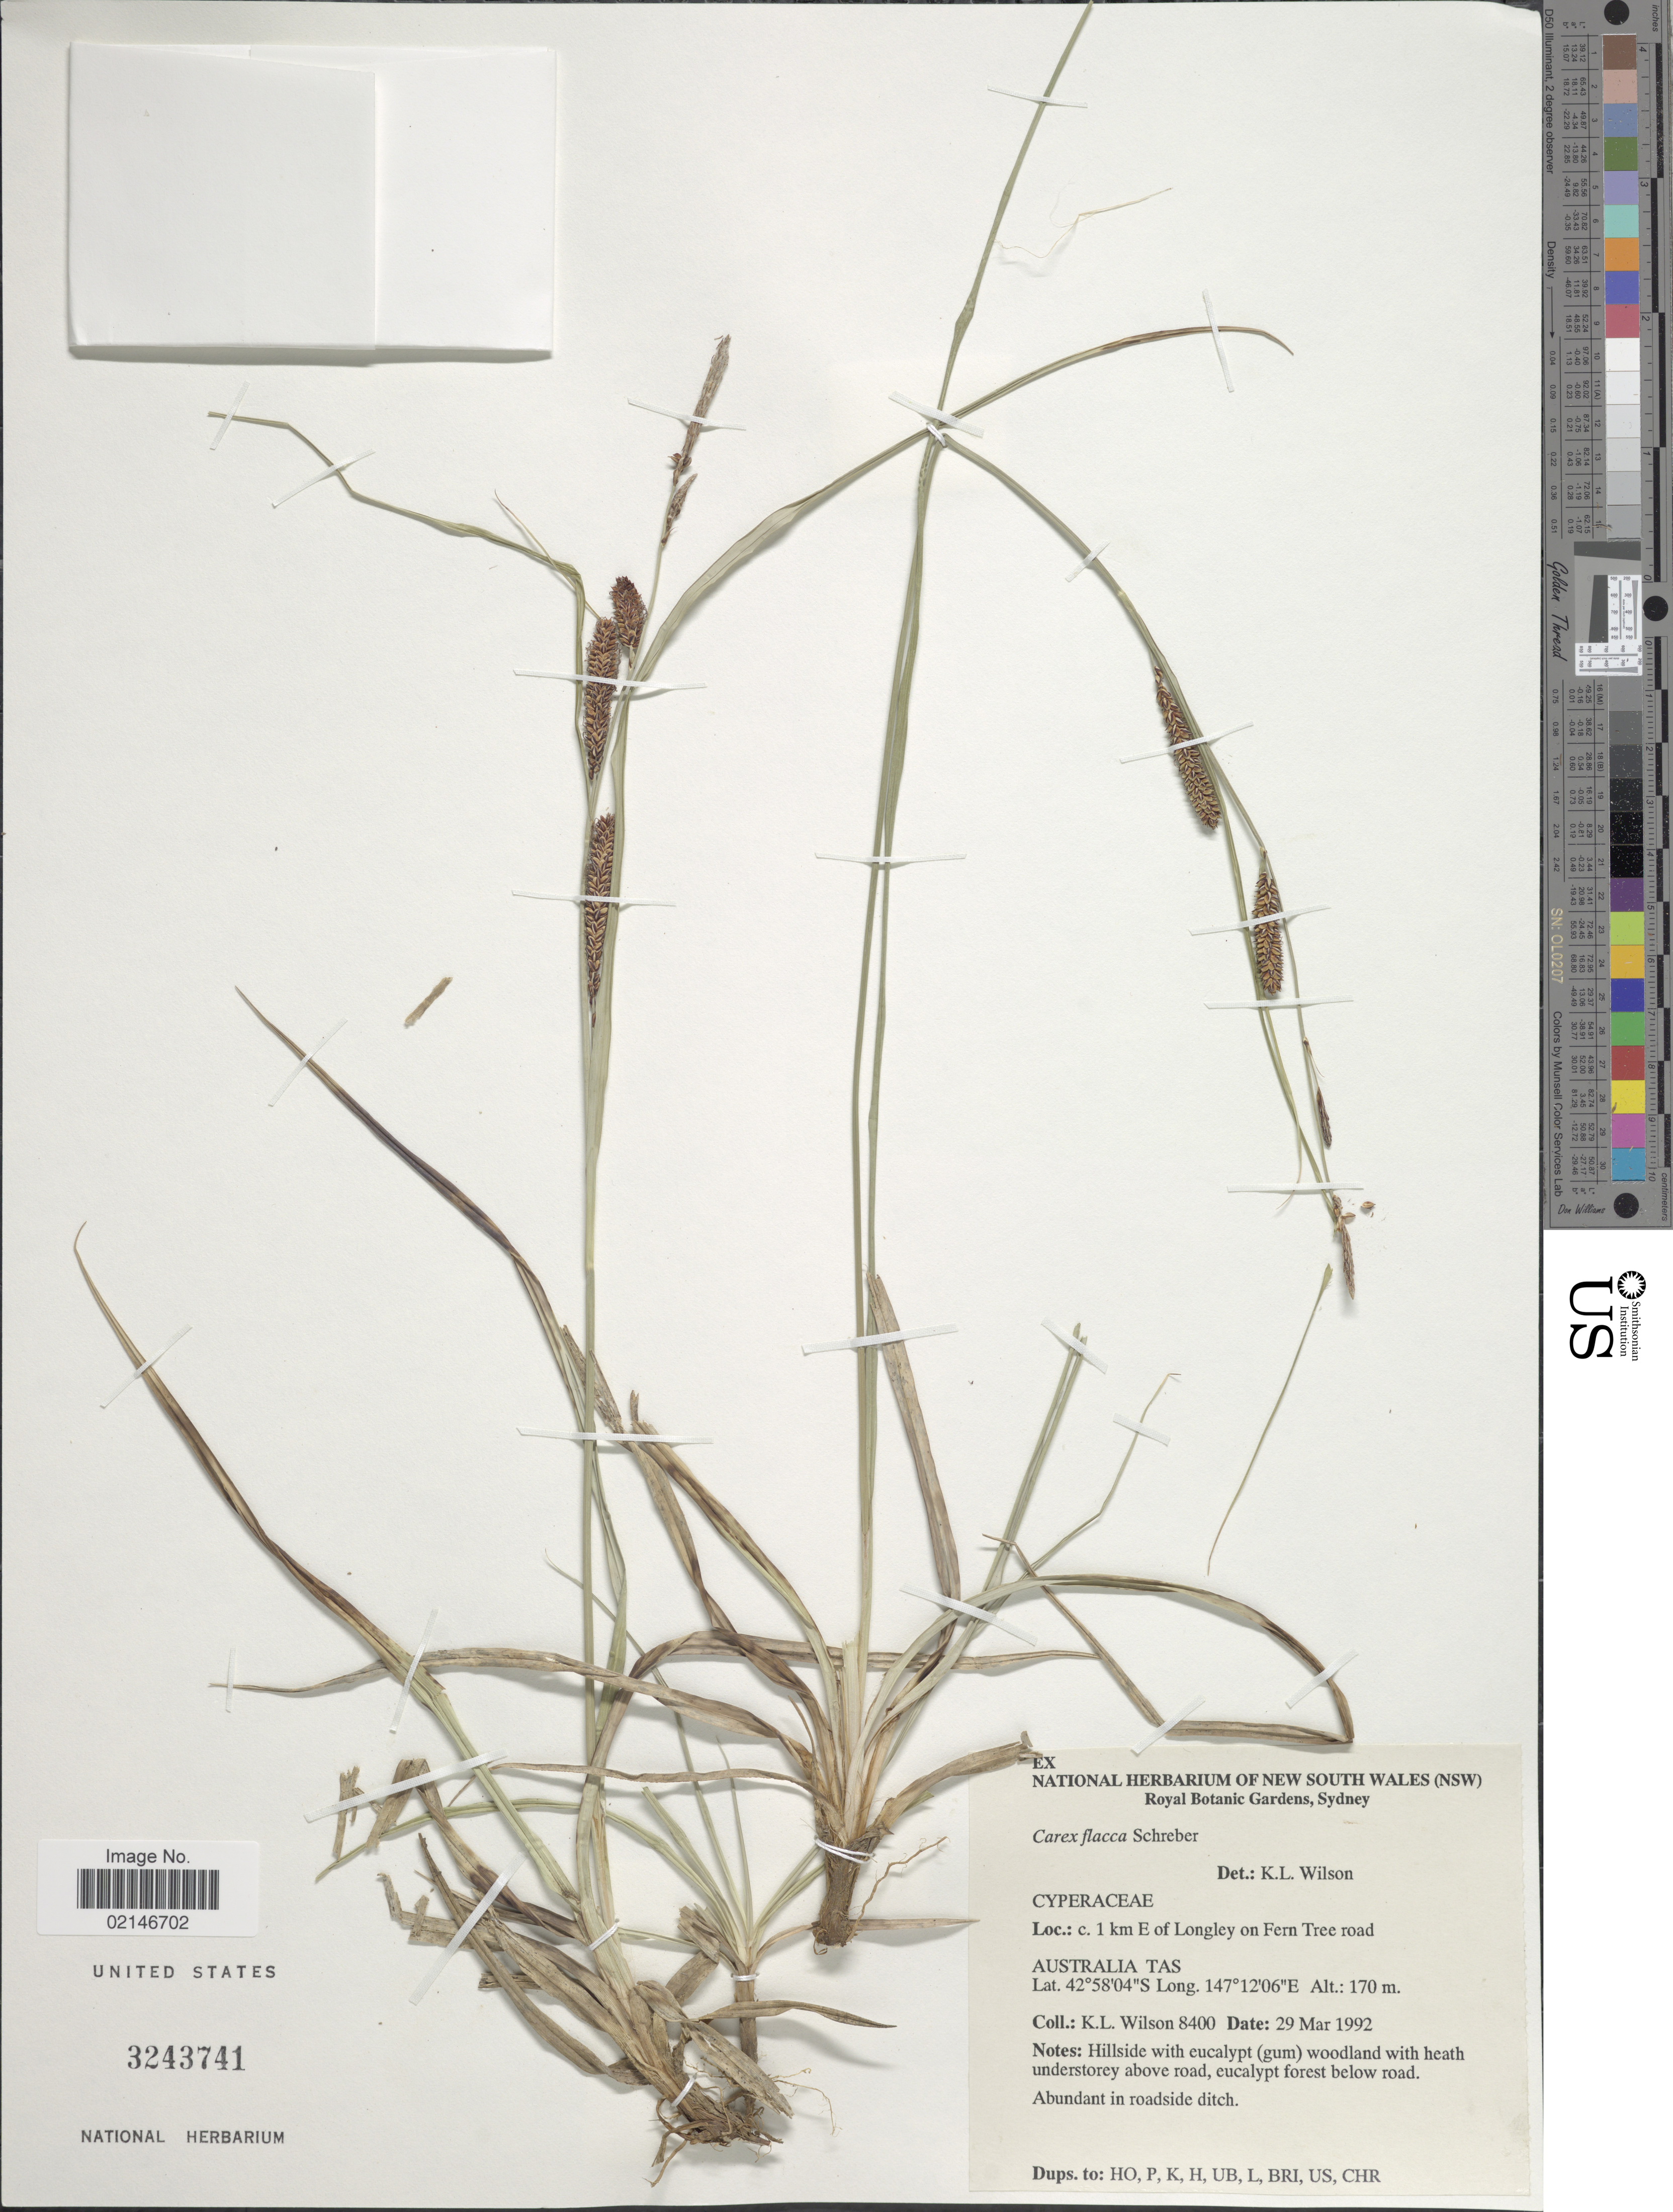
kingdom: Plantae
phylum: Tracheophyta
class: Liliopsida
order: Poales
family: Cyperaceae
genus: Carex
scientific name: Carex flacca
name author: Schreb.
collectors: K. L. Wilson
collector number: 8400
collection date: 1992-03-29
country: Australia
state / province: Tasmania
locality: C. 1 km E of Longley on Fern Tree road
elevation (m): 170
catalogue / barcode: US 3243741